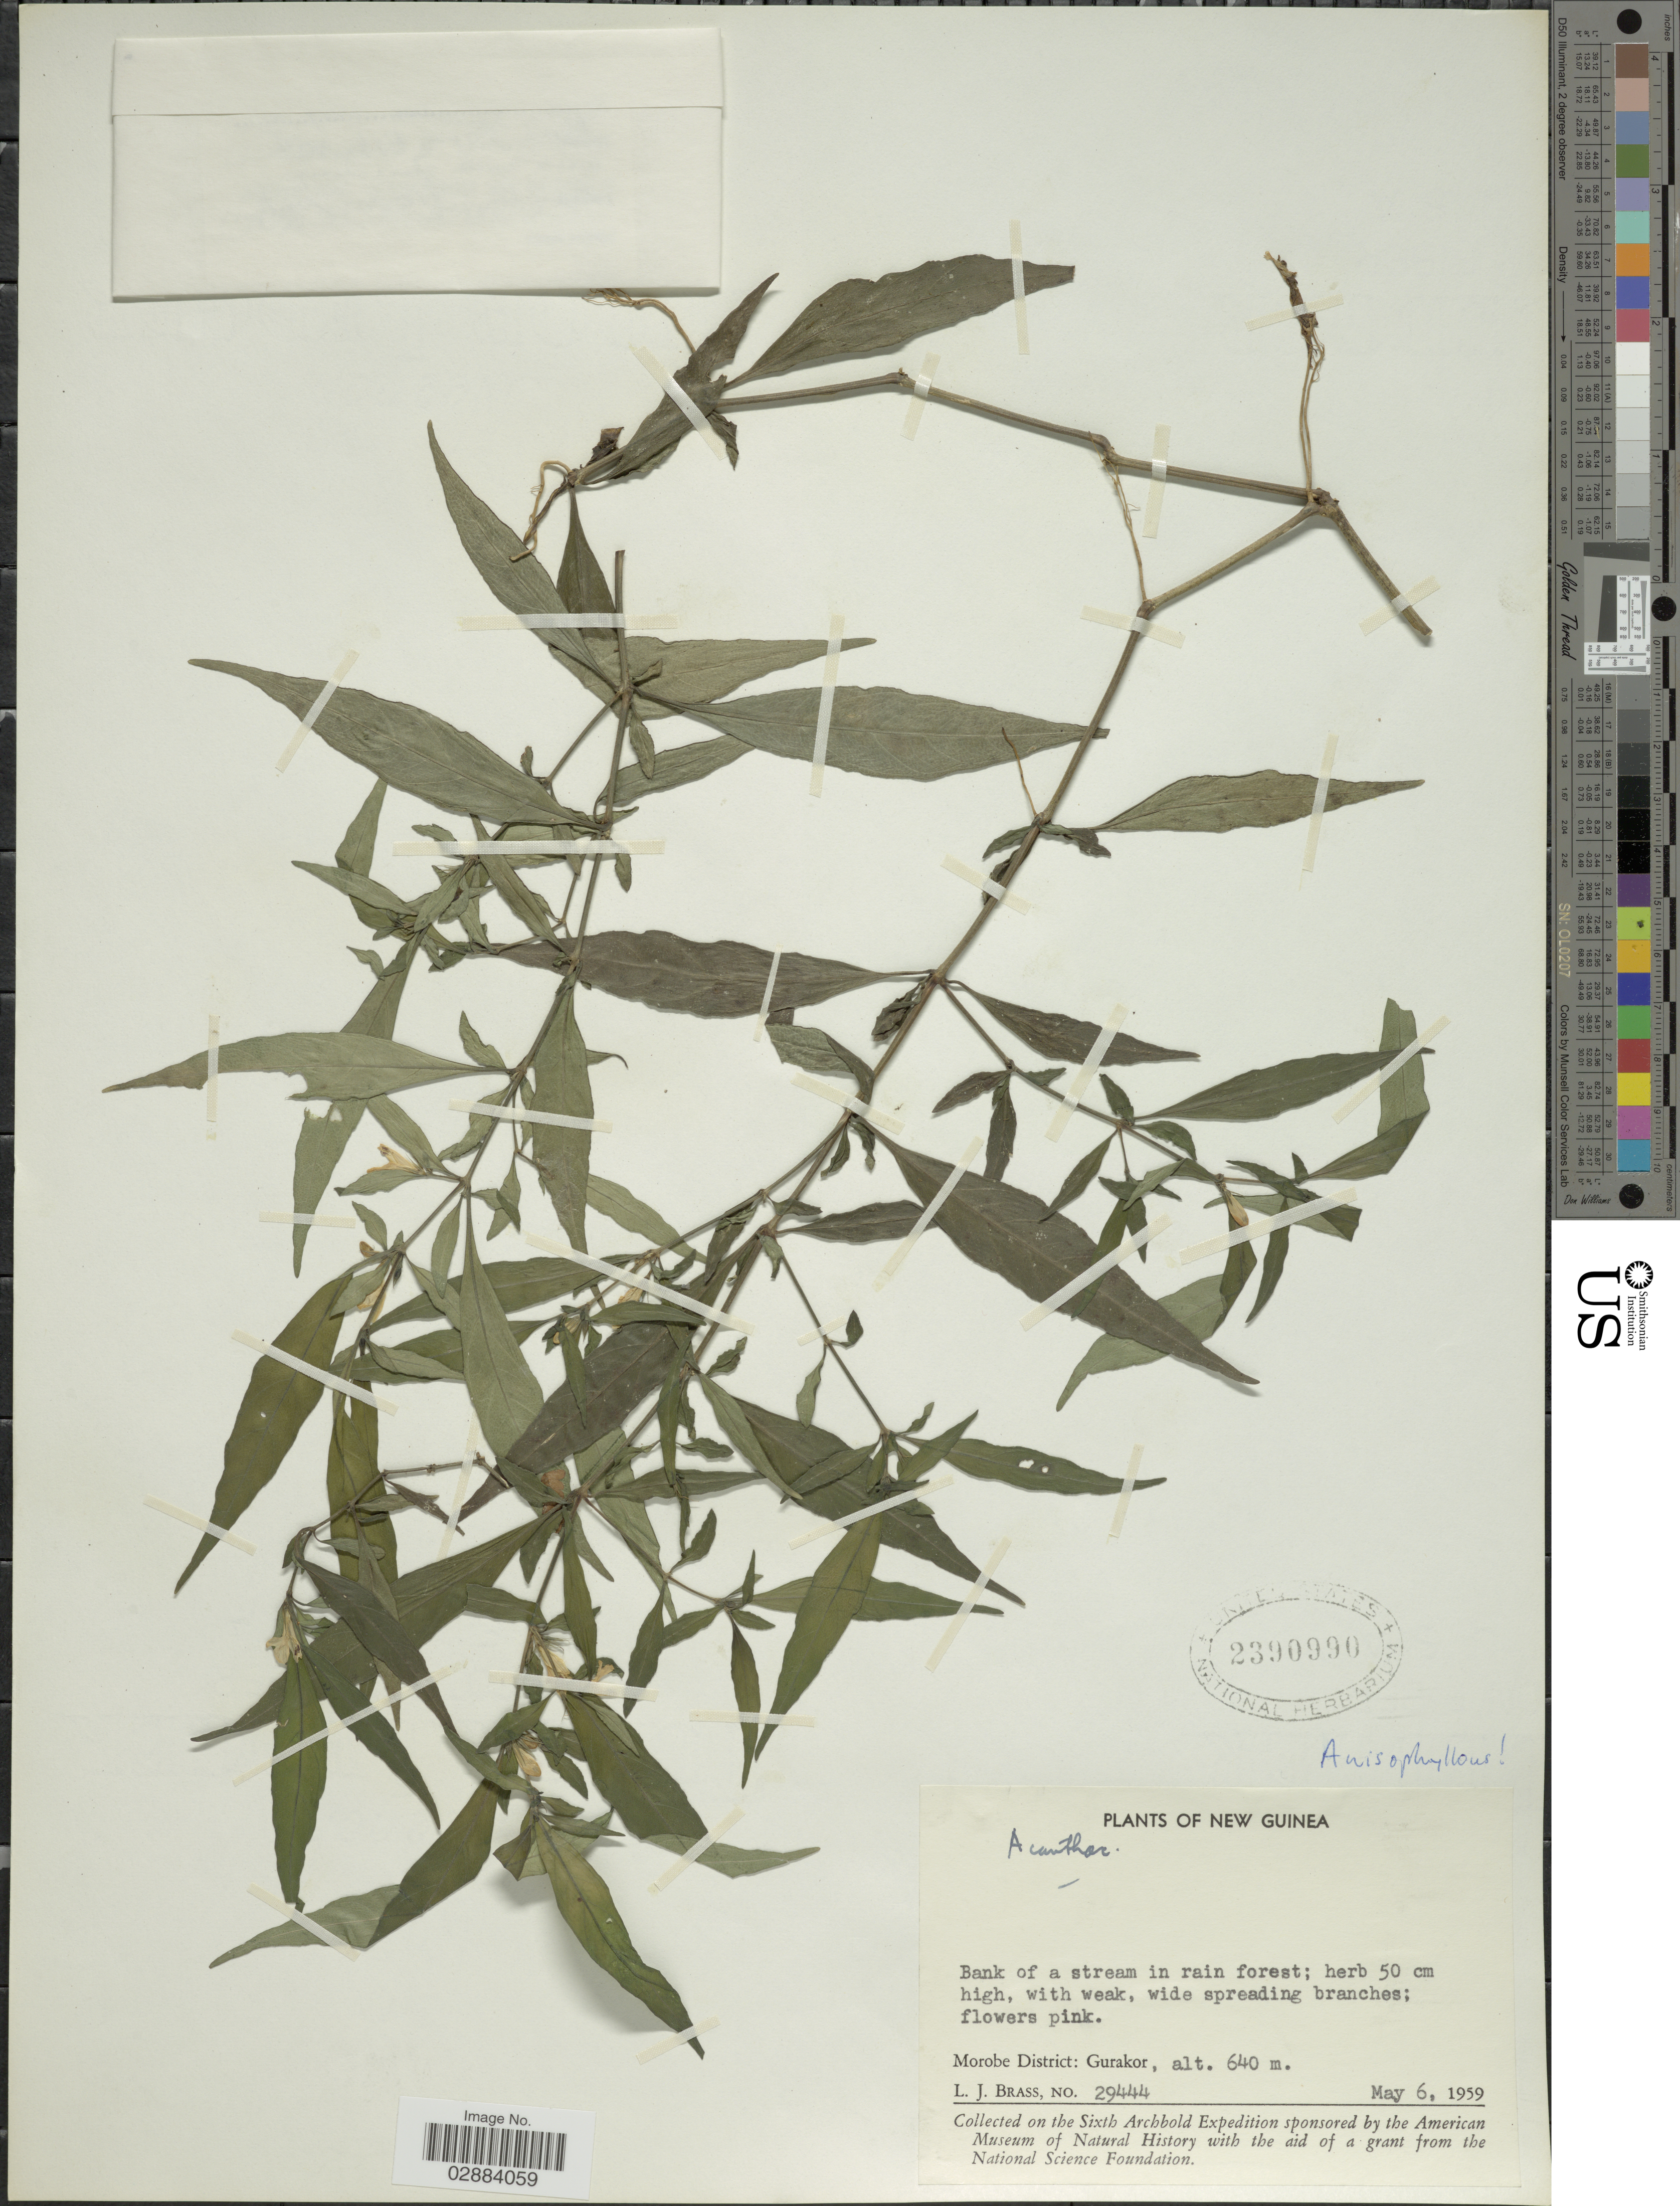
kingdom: Plantae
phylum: Tracheophyta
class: Magnoliopsida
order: Lamiales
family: Acanthaceae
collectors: L. J. Brass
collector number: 29444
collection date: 1959-05-06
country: Papua New Guinea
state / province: Morobe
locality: New Guinea. Morobe District: Gurakor.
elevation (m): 640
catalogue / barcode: US 2390990